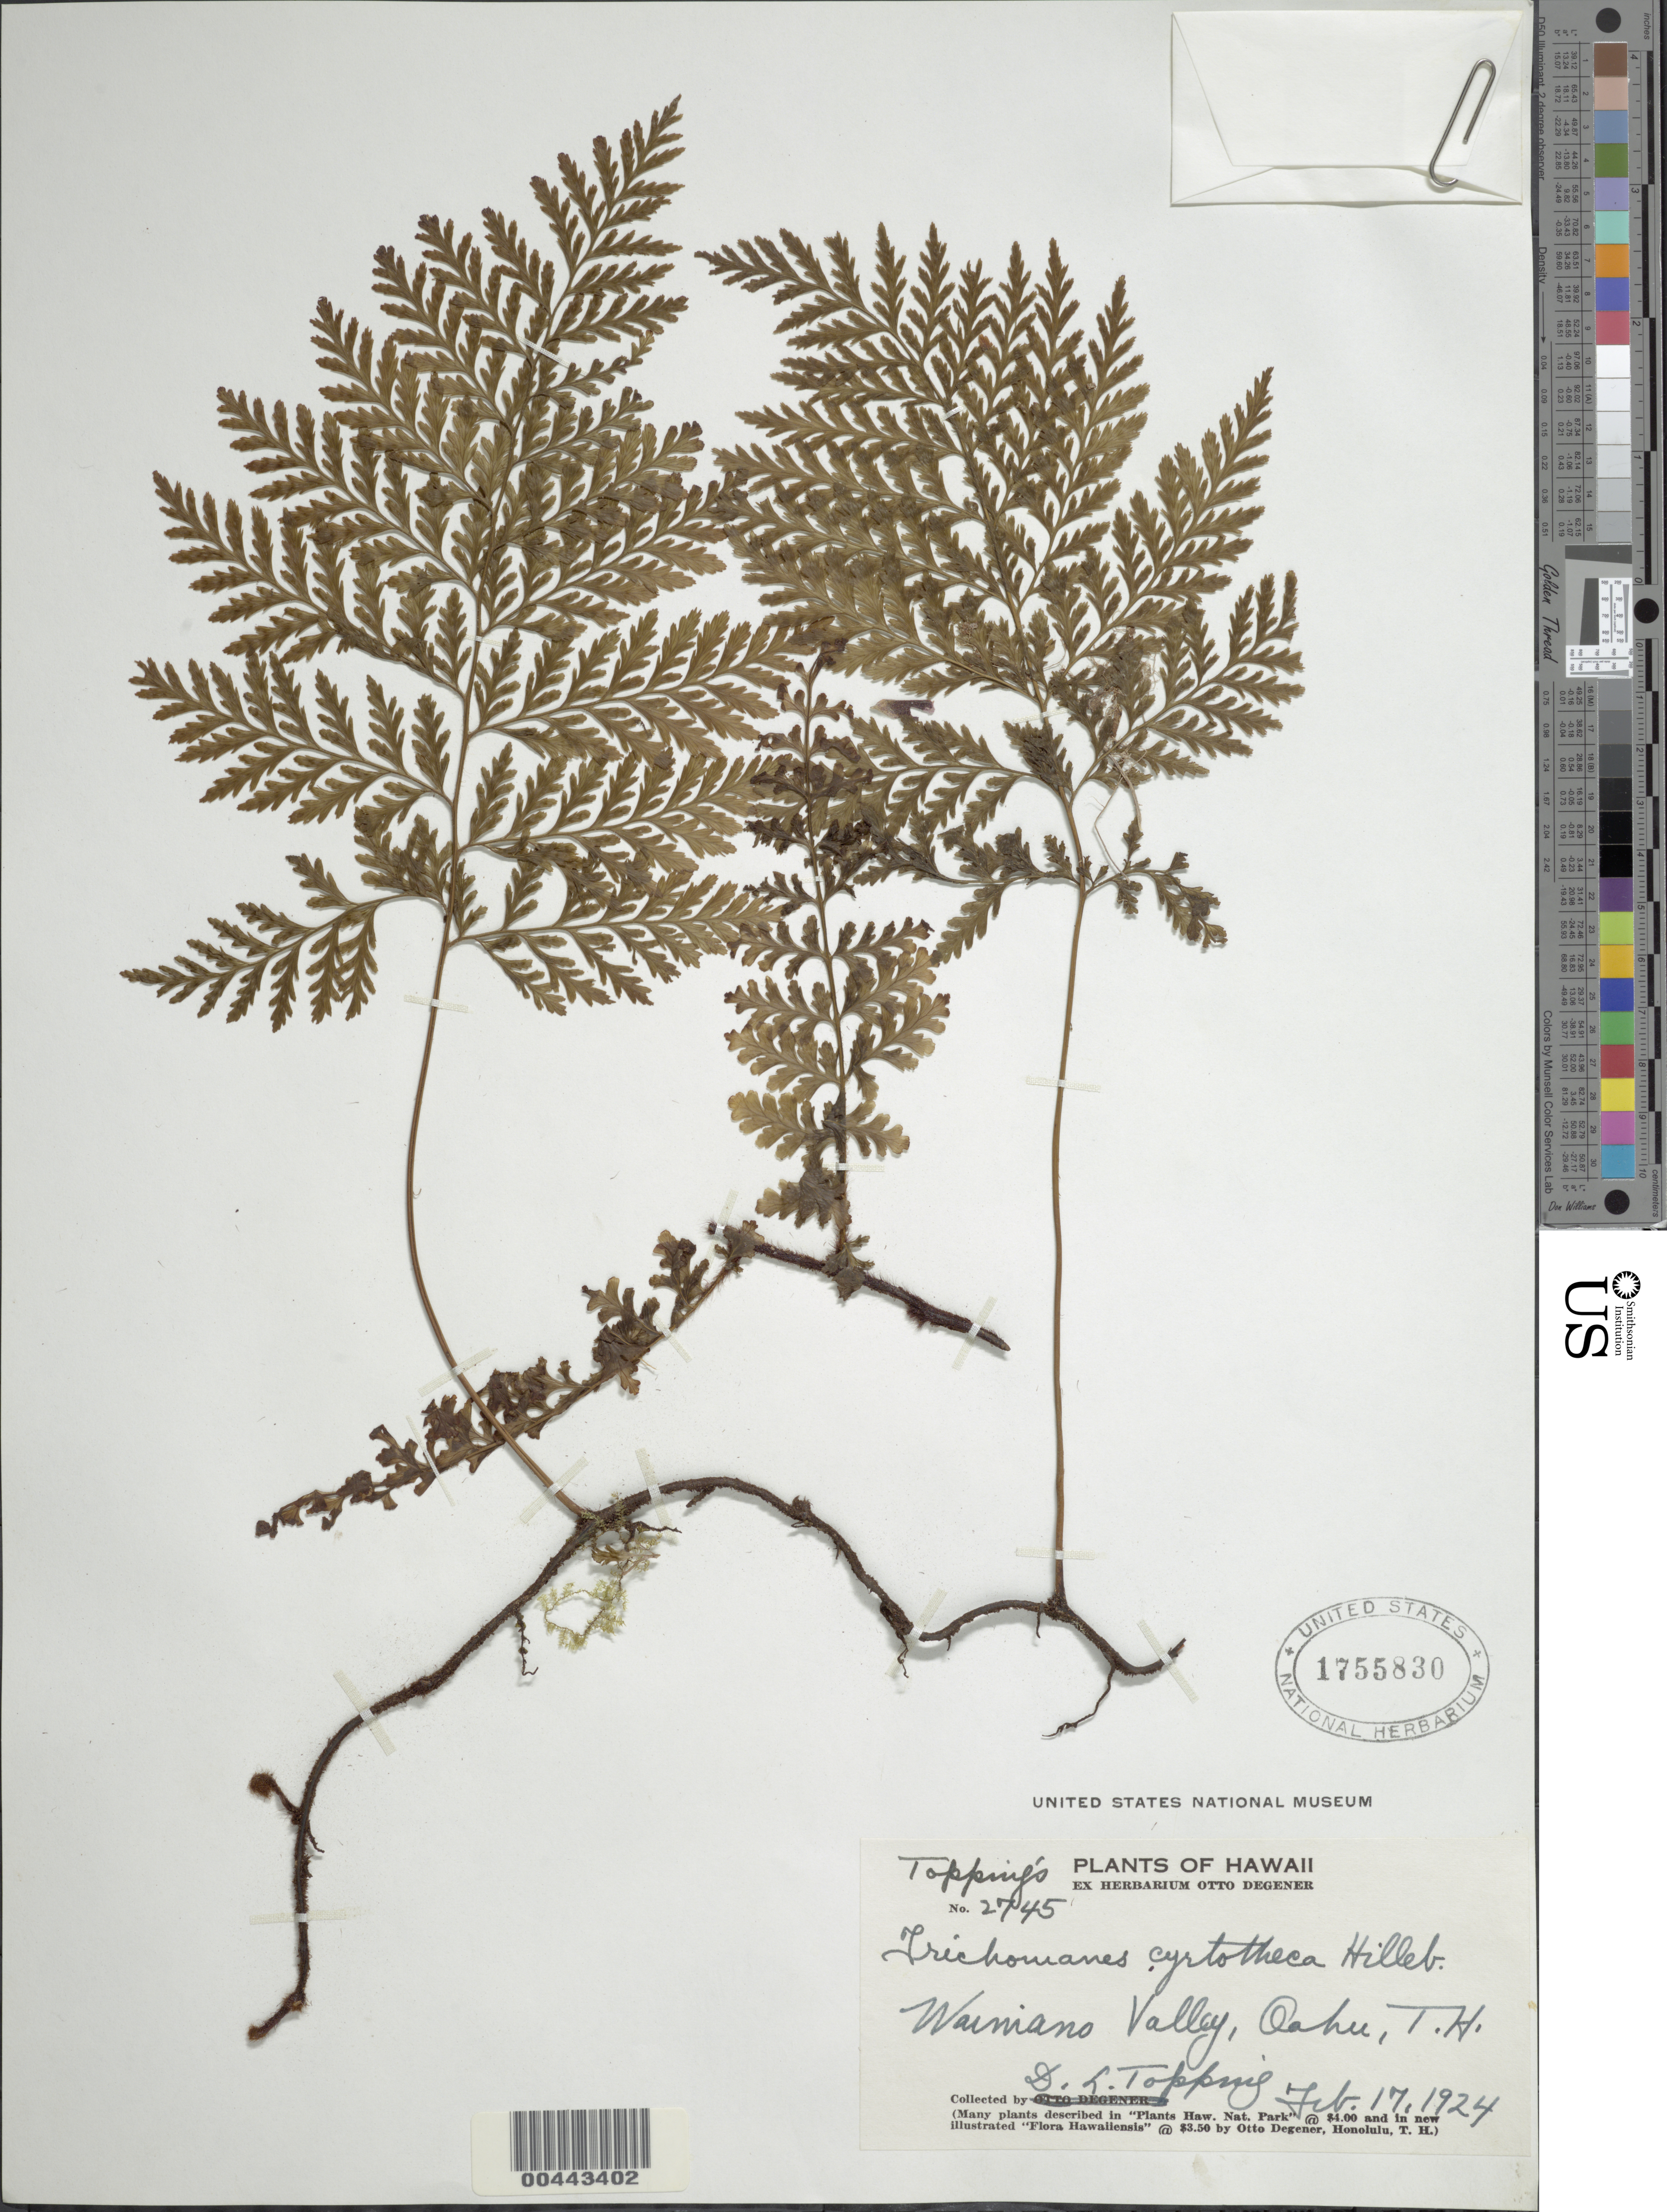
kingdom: Plantae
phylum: Tracheophyta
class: Polypodiopsida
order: Hymenophyllales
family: Hymenophyllaceae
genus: Vandenboschia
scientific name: Vandenboschia cyrtotheca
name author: Copel.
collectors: D. L. Topping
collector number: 2745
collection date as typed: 17 Feb 1924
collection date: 1924-02-17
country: United States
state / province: Hawaii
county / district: Honolulu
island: Oahu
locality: Waimano Valley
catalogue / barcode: US 1755830